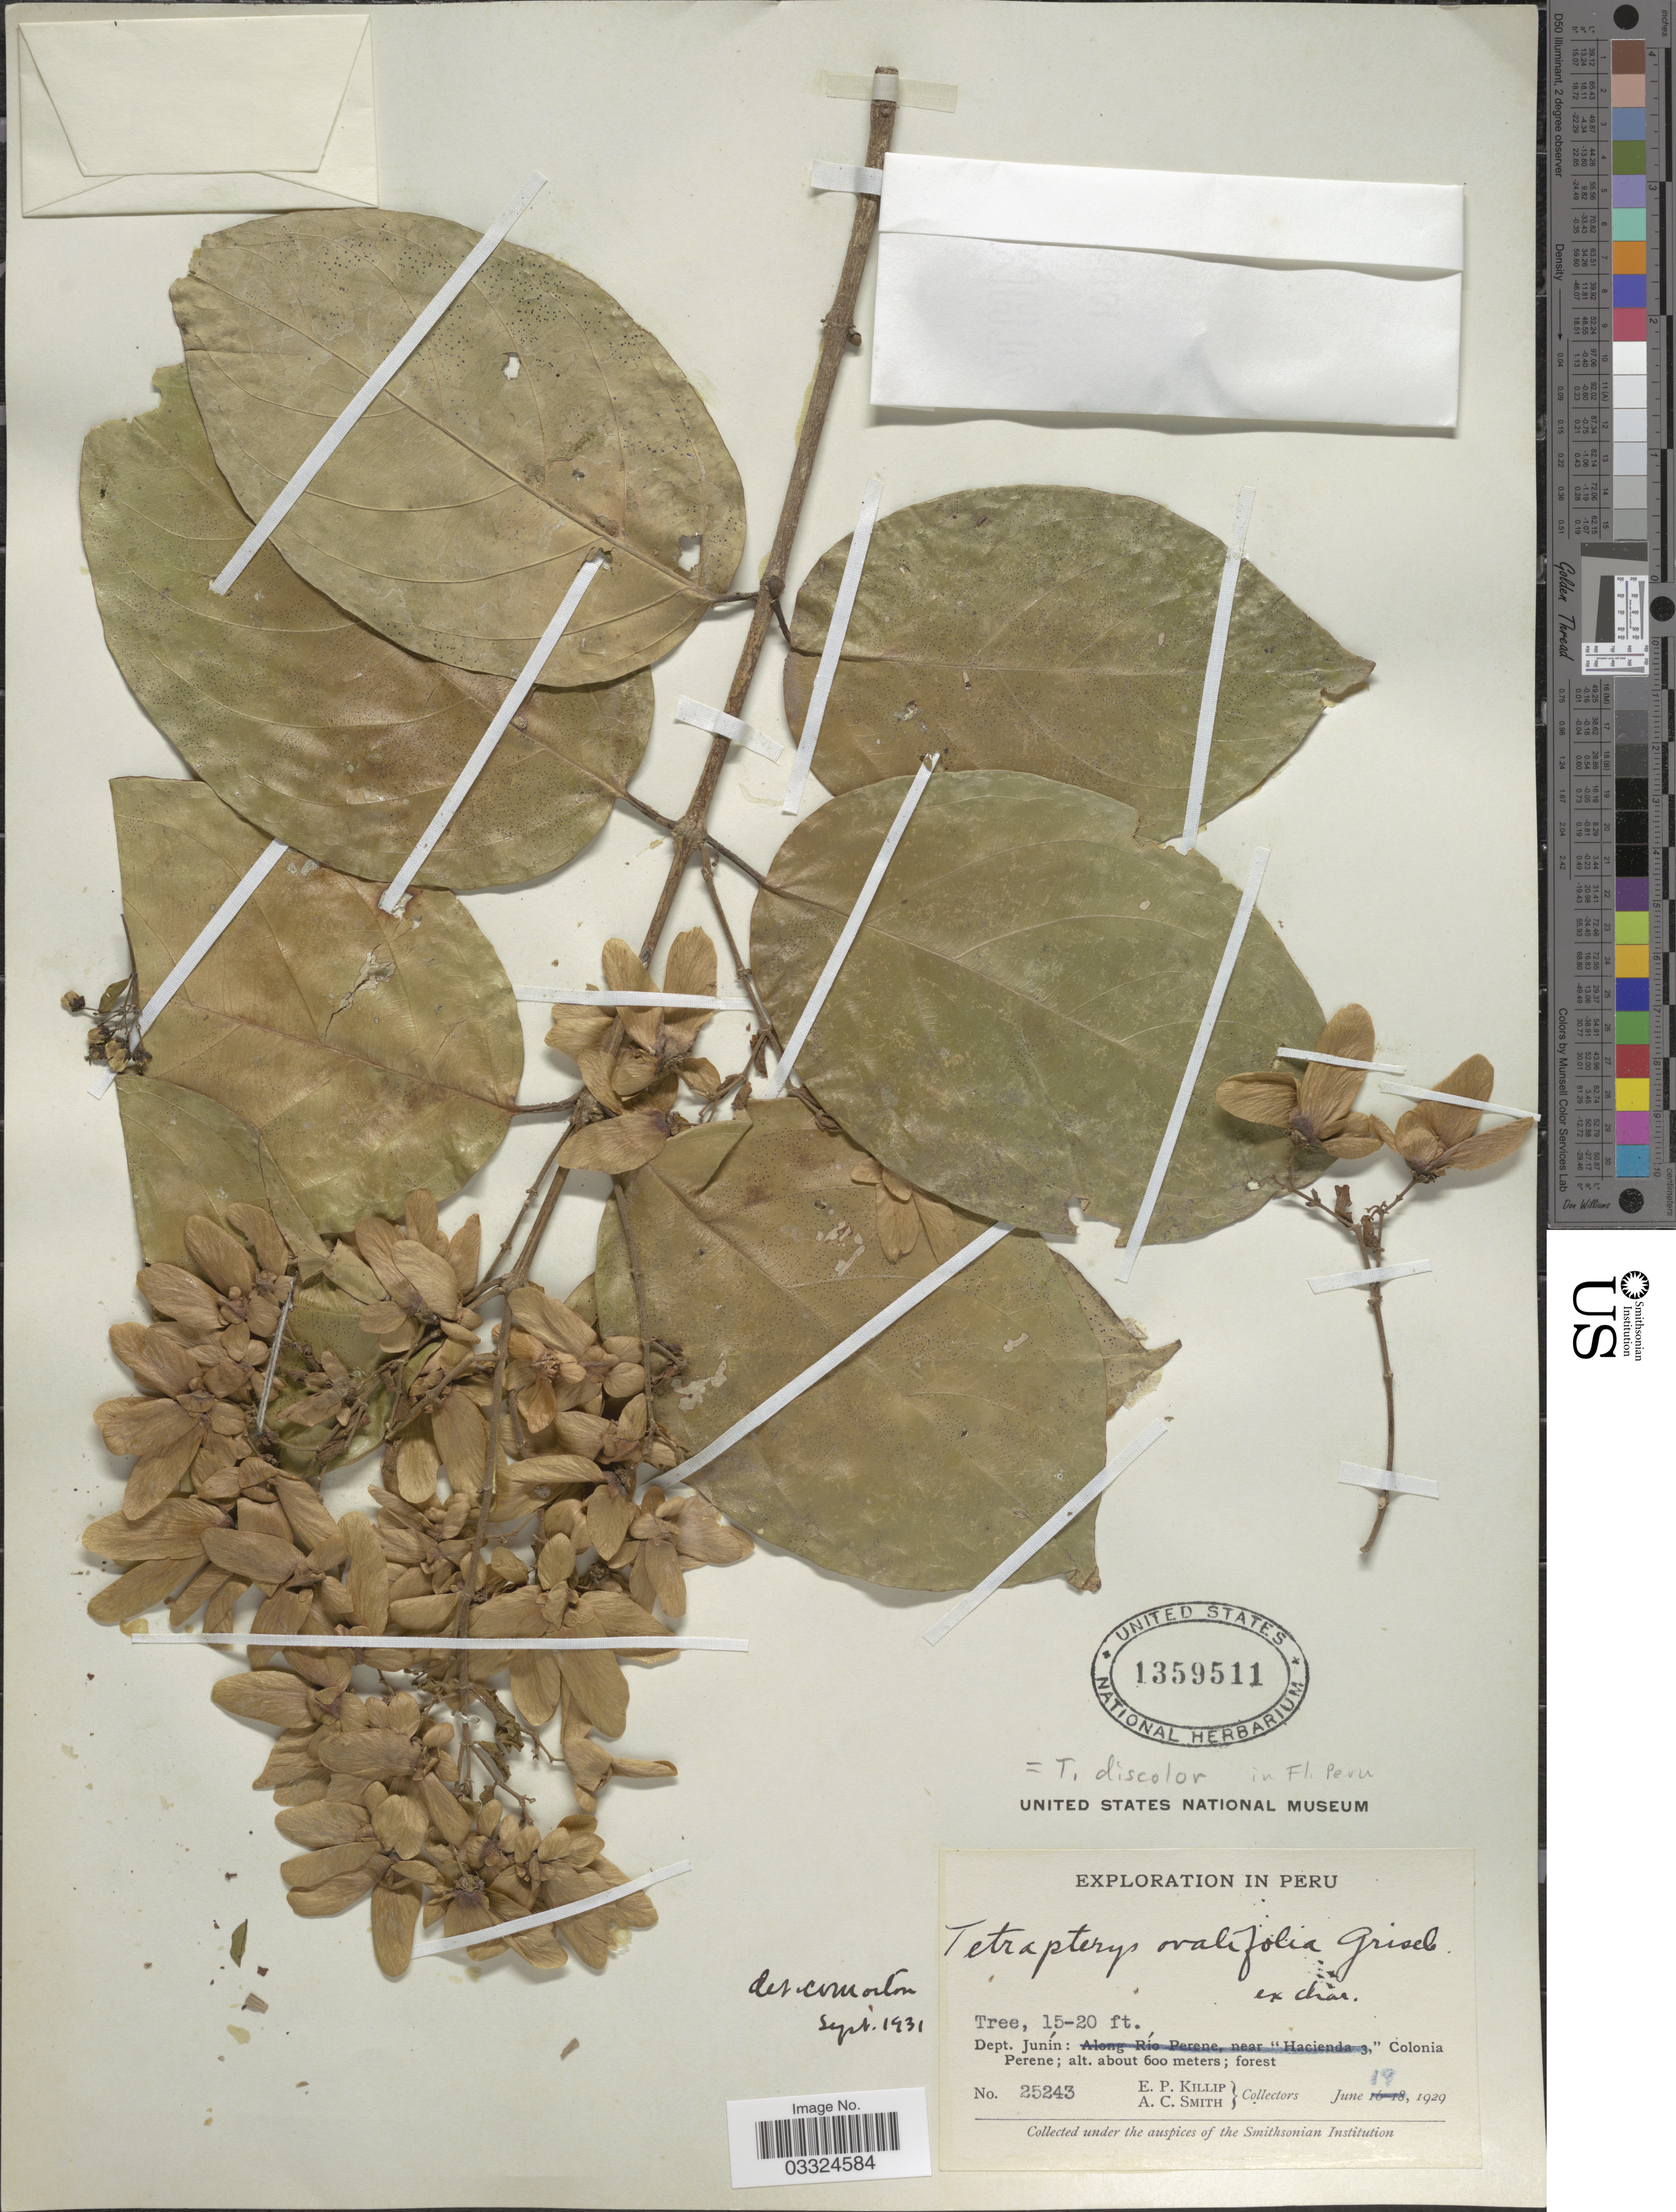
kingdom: Plantae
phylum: Tracheophyta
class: Magnoliopsida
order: Malpighiales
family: Malpighiaceae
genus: Tetrapterys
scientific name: Tetrapterys discolor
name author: (G. Mey.) DC.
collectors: E. P. Killip & A. C. Smith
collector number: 25243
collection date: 1929-06-19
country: Peru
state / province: Junín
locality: Dept. Junín: Colonia Perene.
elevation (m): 600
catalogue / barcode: US 1359511